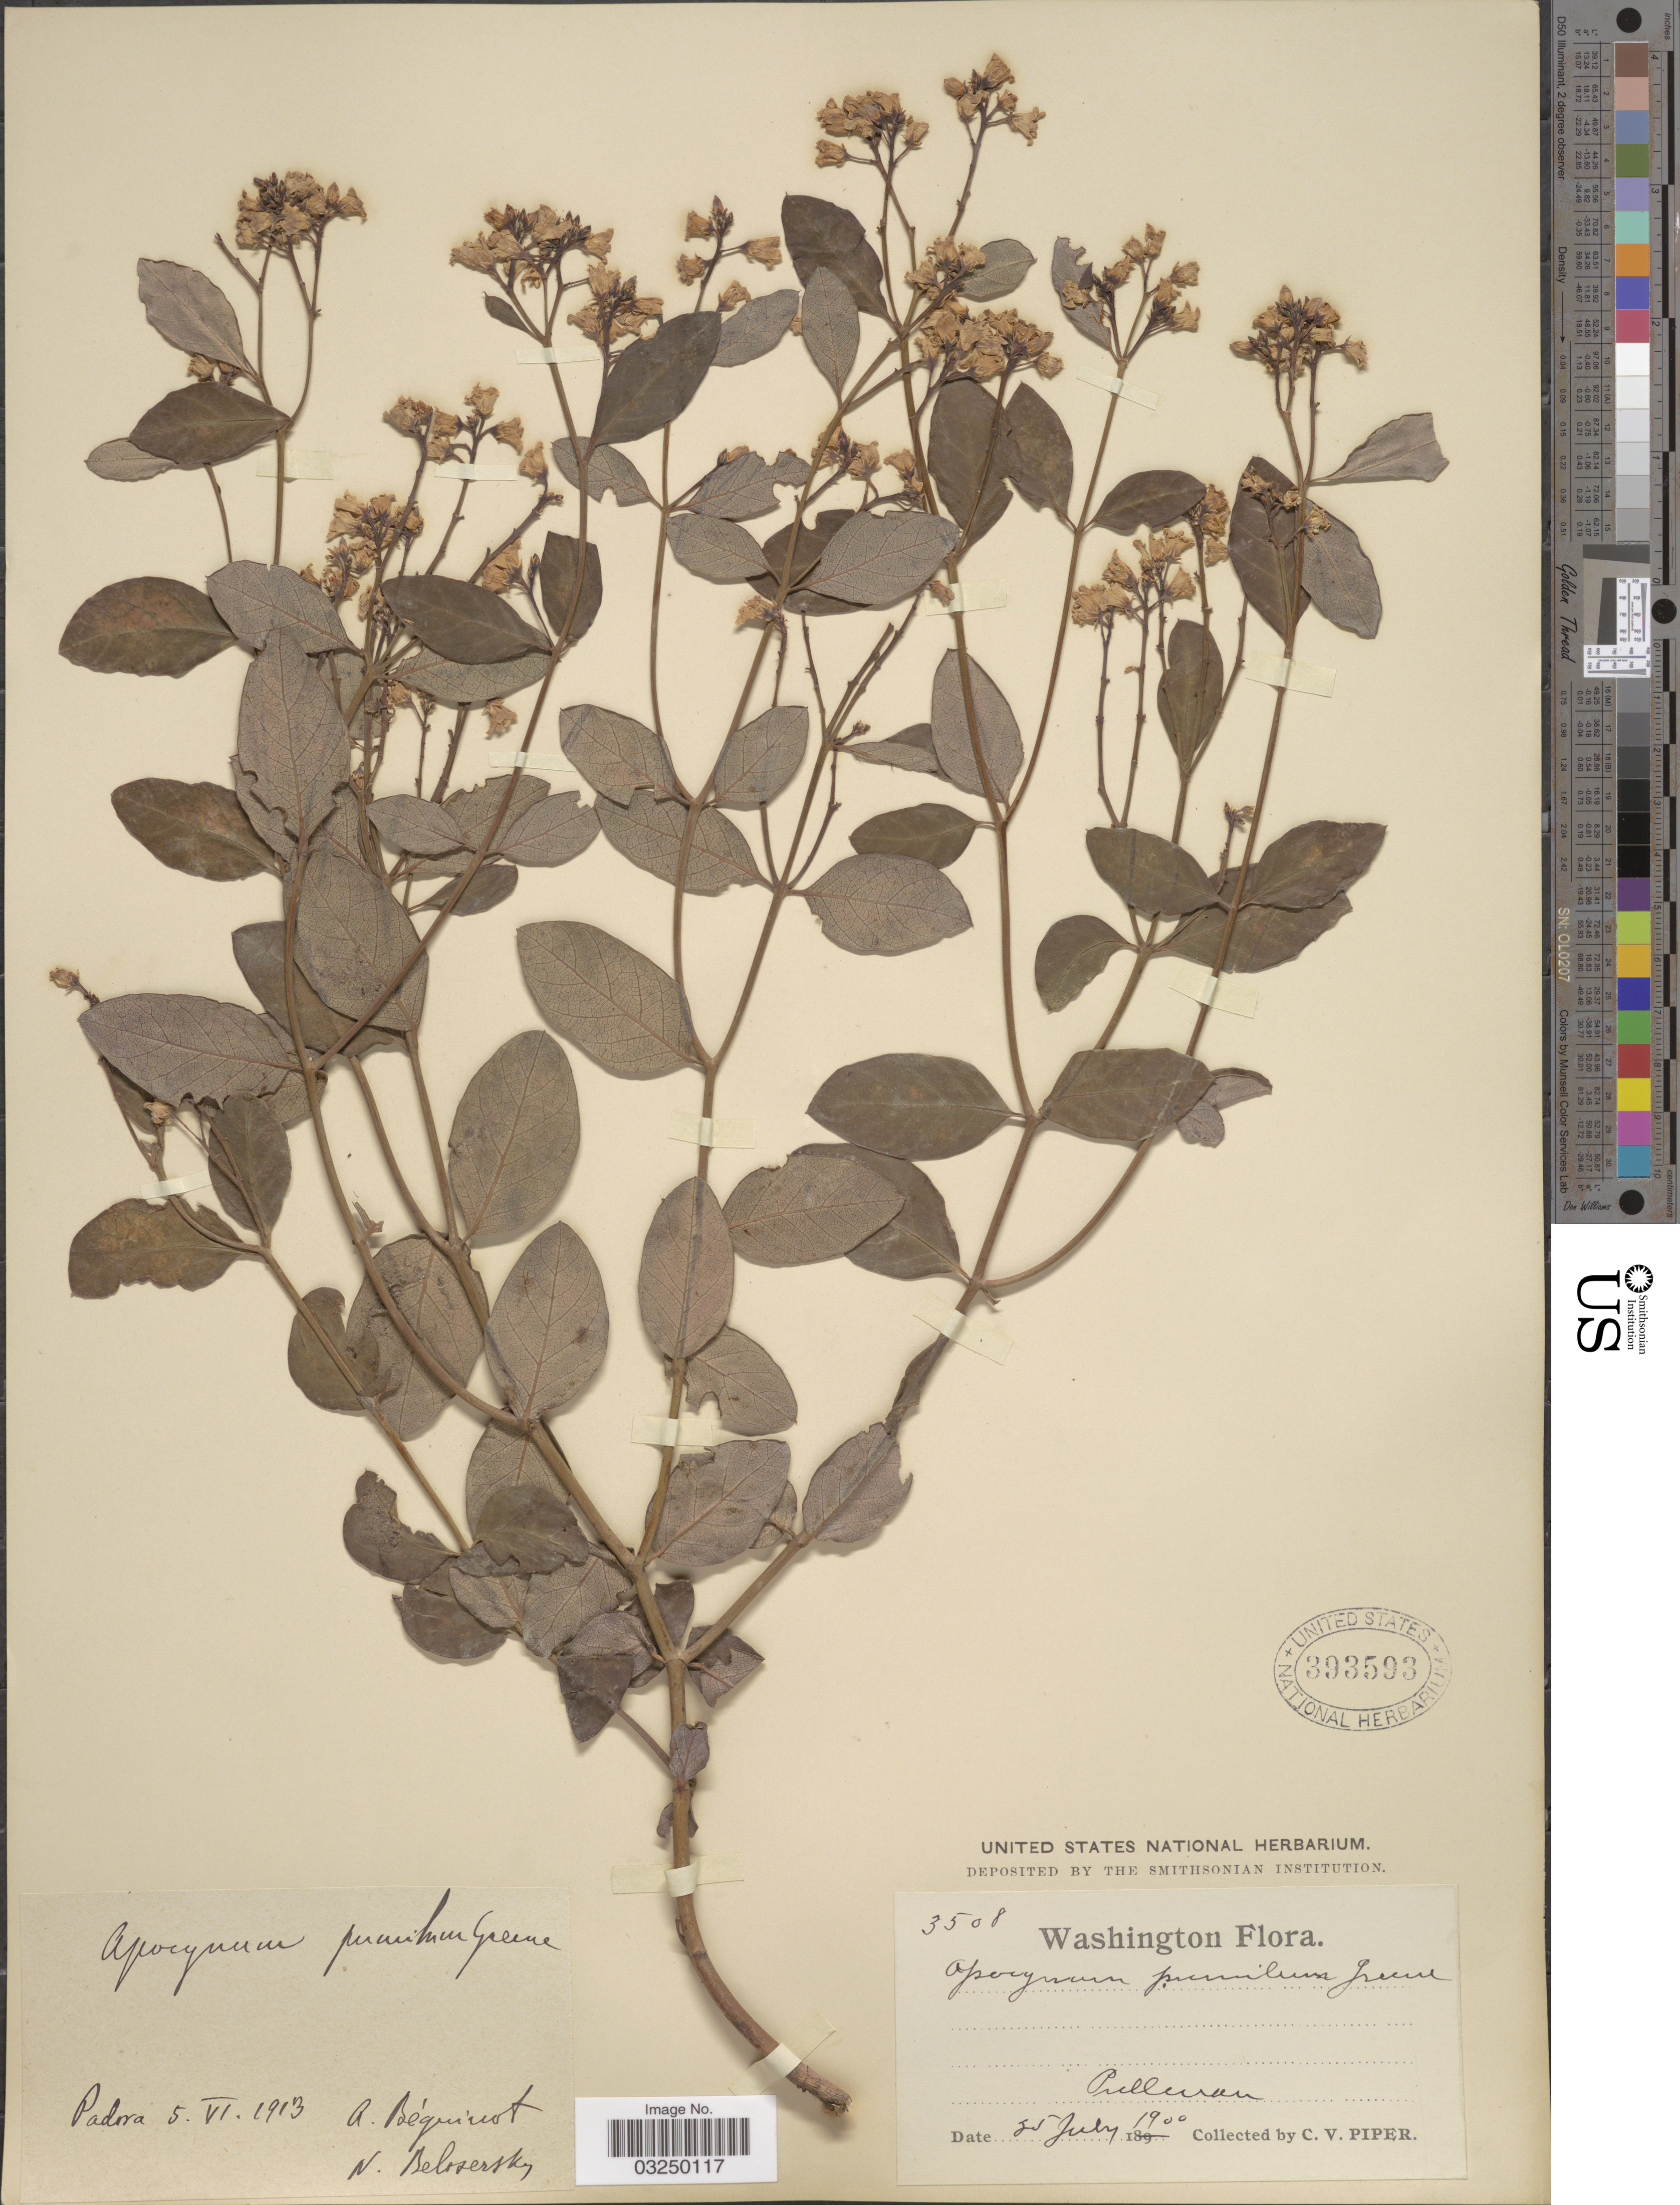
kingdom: Plantae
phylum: Tracheophyta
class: Magnoliopsida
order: Gentianales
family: Apocynaceae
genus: Apocynum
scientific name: Apocynum pumilum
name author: (A. Gray) Greene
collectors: C. V. Piper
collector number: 3508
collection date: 1900-07-25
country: United States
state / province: Washington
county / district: Whitman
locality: Pullman.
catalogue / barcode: US 393593